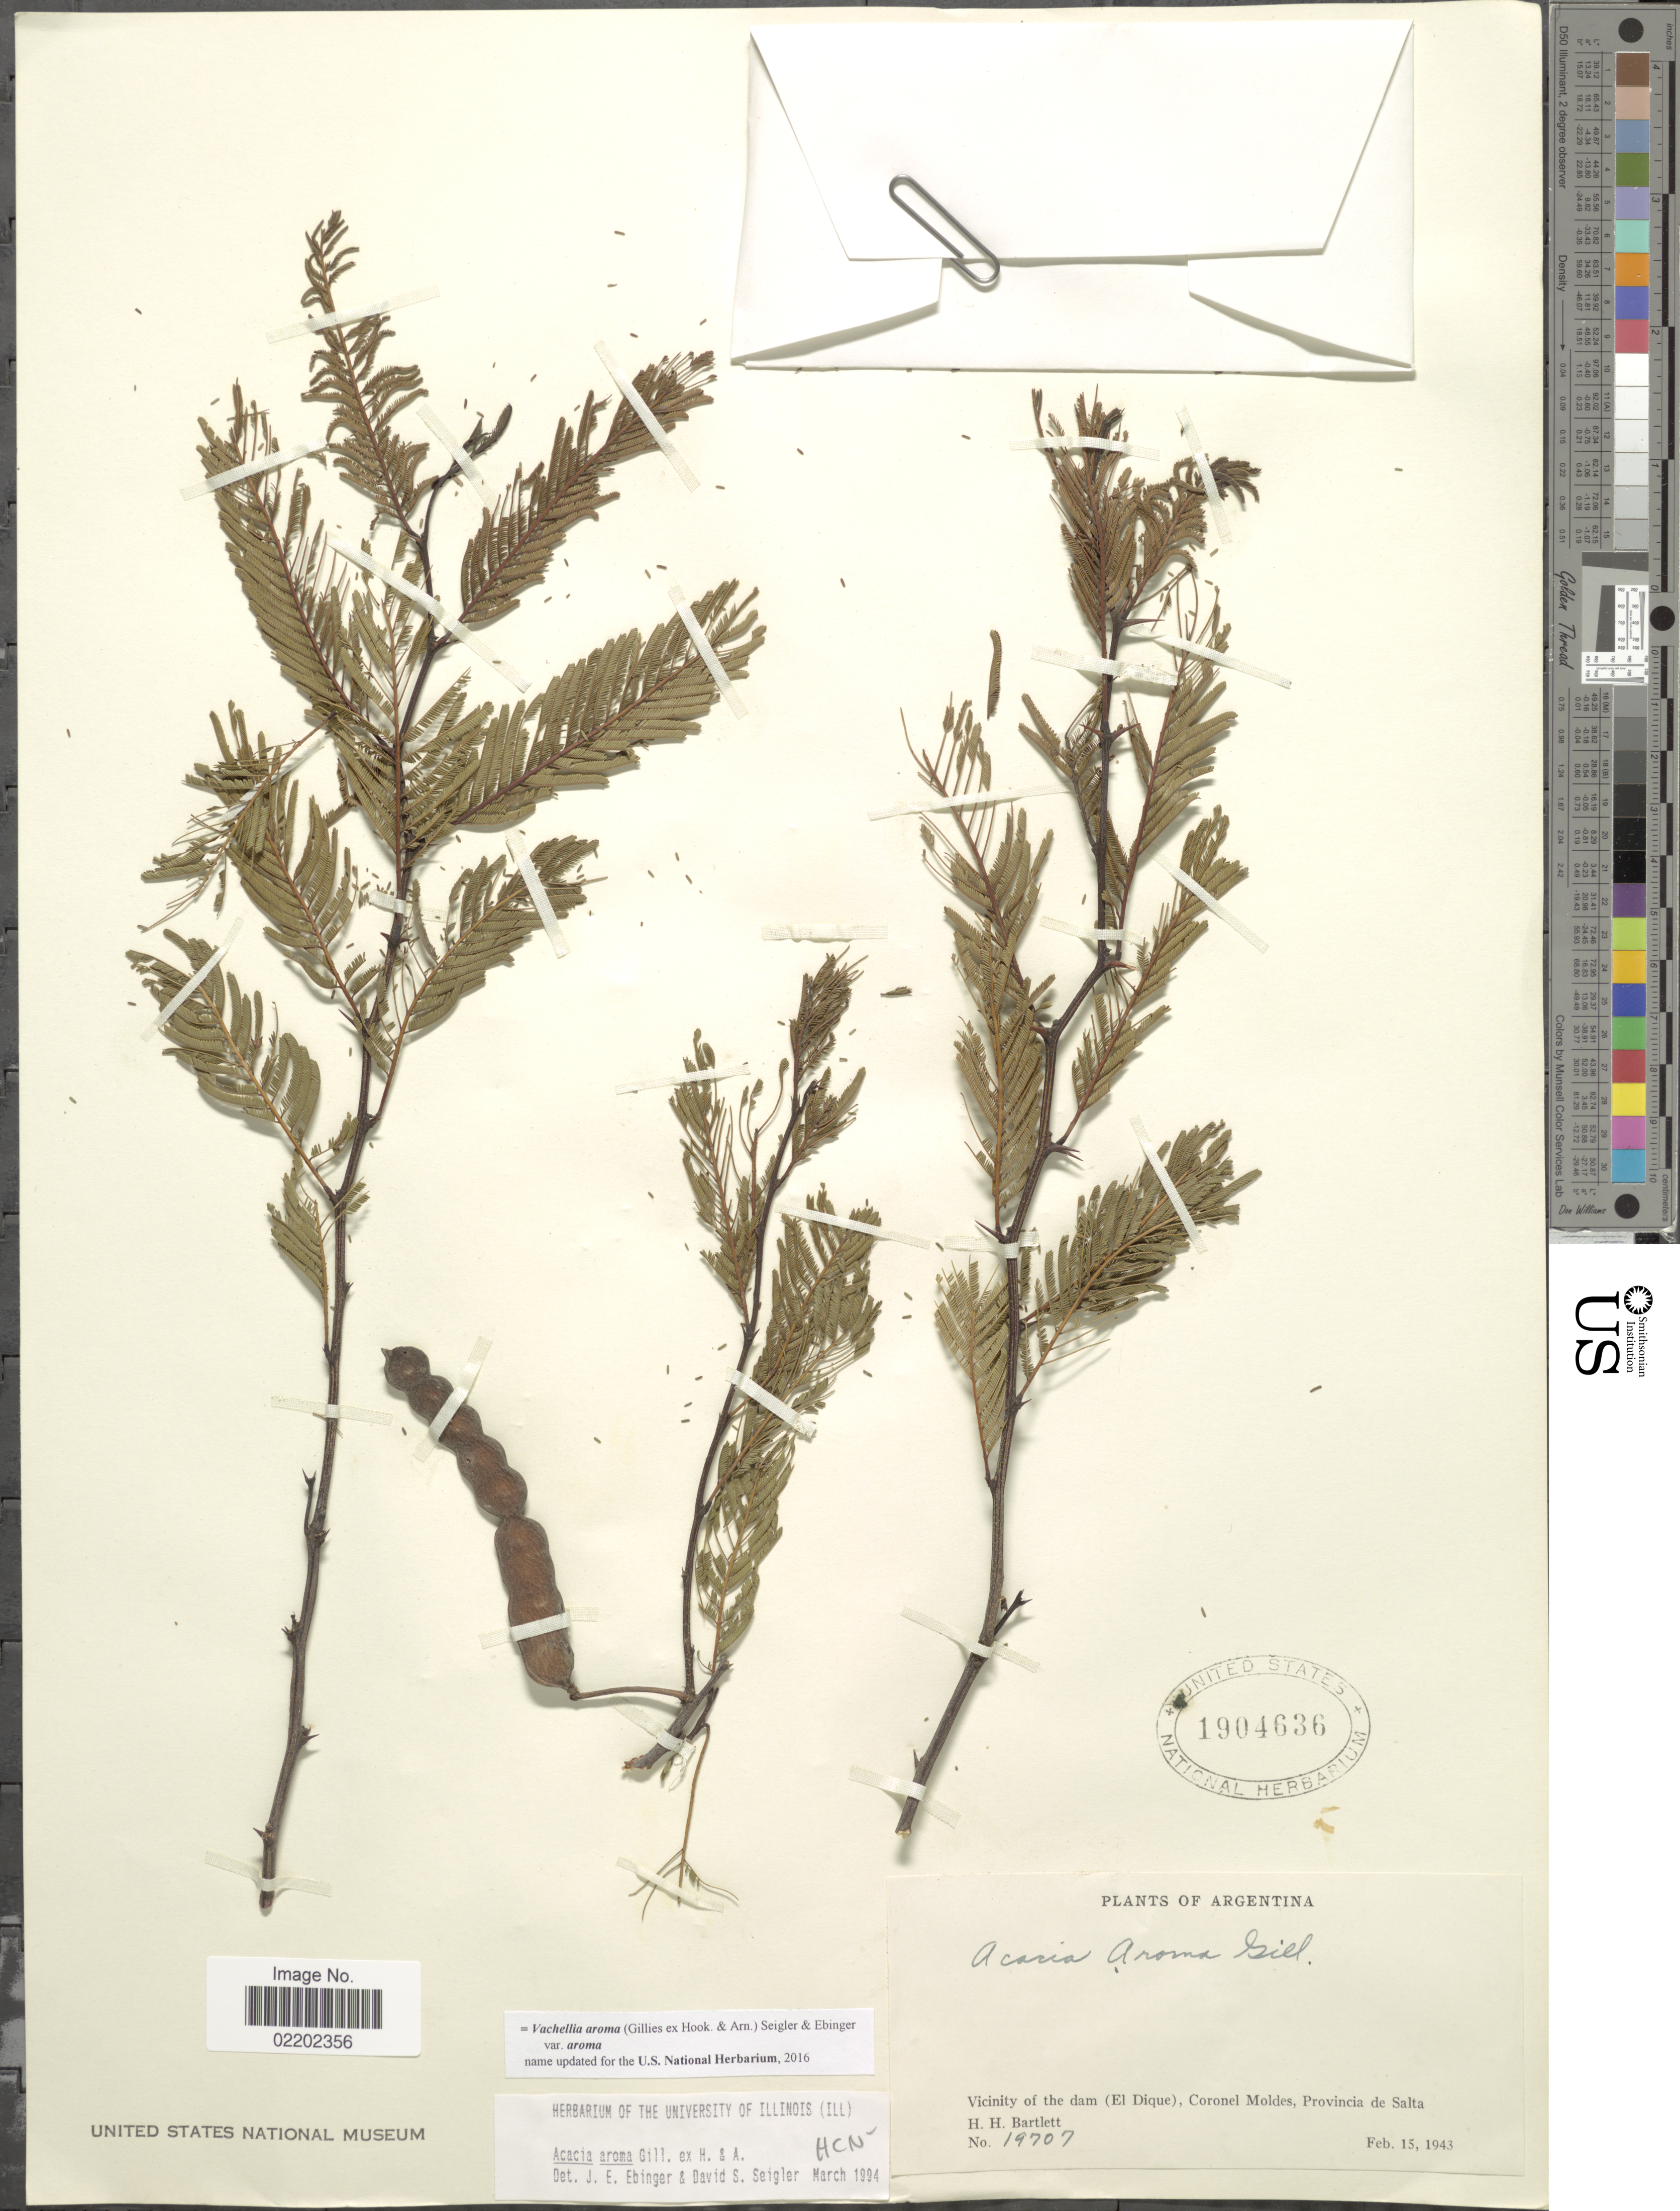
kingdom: Plantae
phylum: Tracheophyta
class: Magnoliopsida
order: Fabales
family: Fabaceae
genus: Vachellia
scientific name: Vachellia aroma var. aroma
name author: (Gillies ex Hook. & Arn.) Seigler & Ebinger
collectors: H. H. Bartlett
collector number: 19707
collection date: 1943-02-15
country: Argentina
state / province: Salta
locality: Vicinity of the dam (El Dique), Coronel Moldes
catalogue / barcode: US 1904636